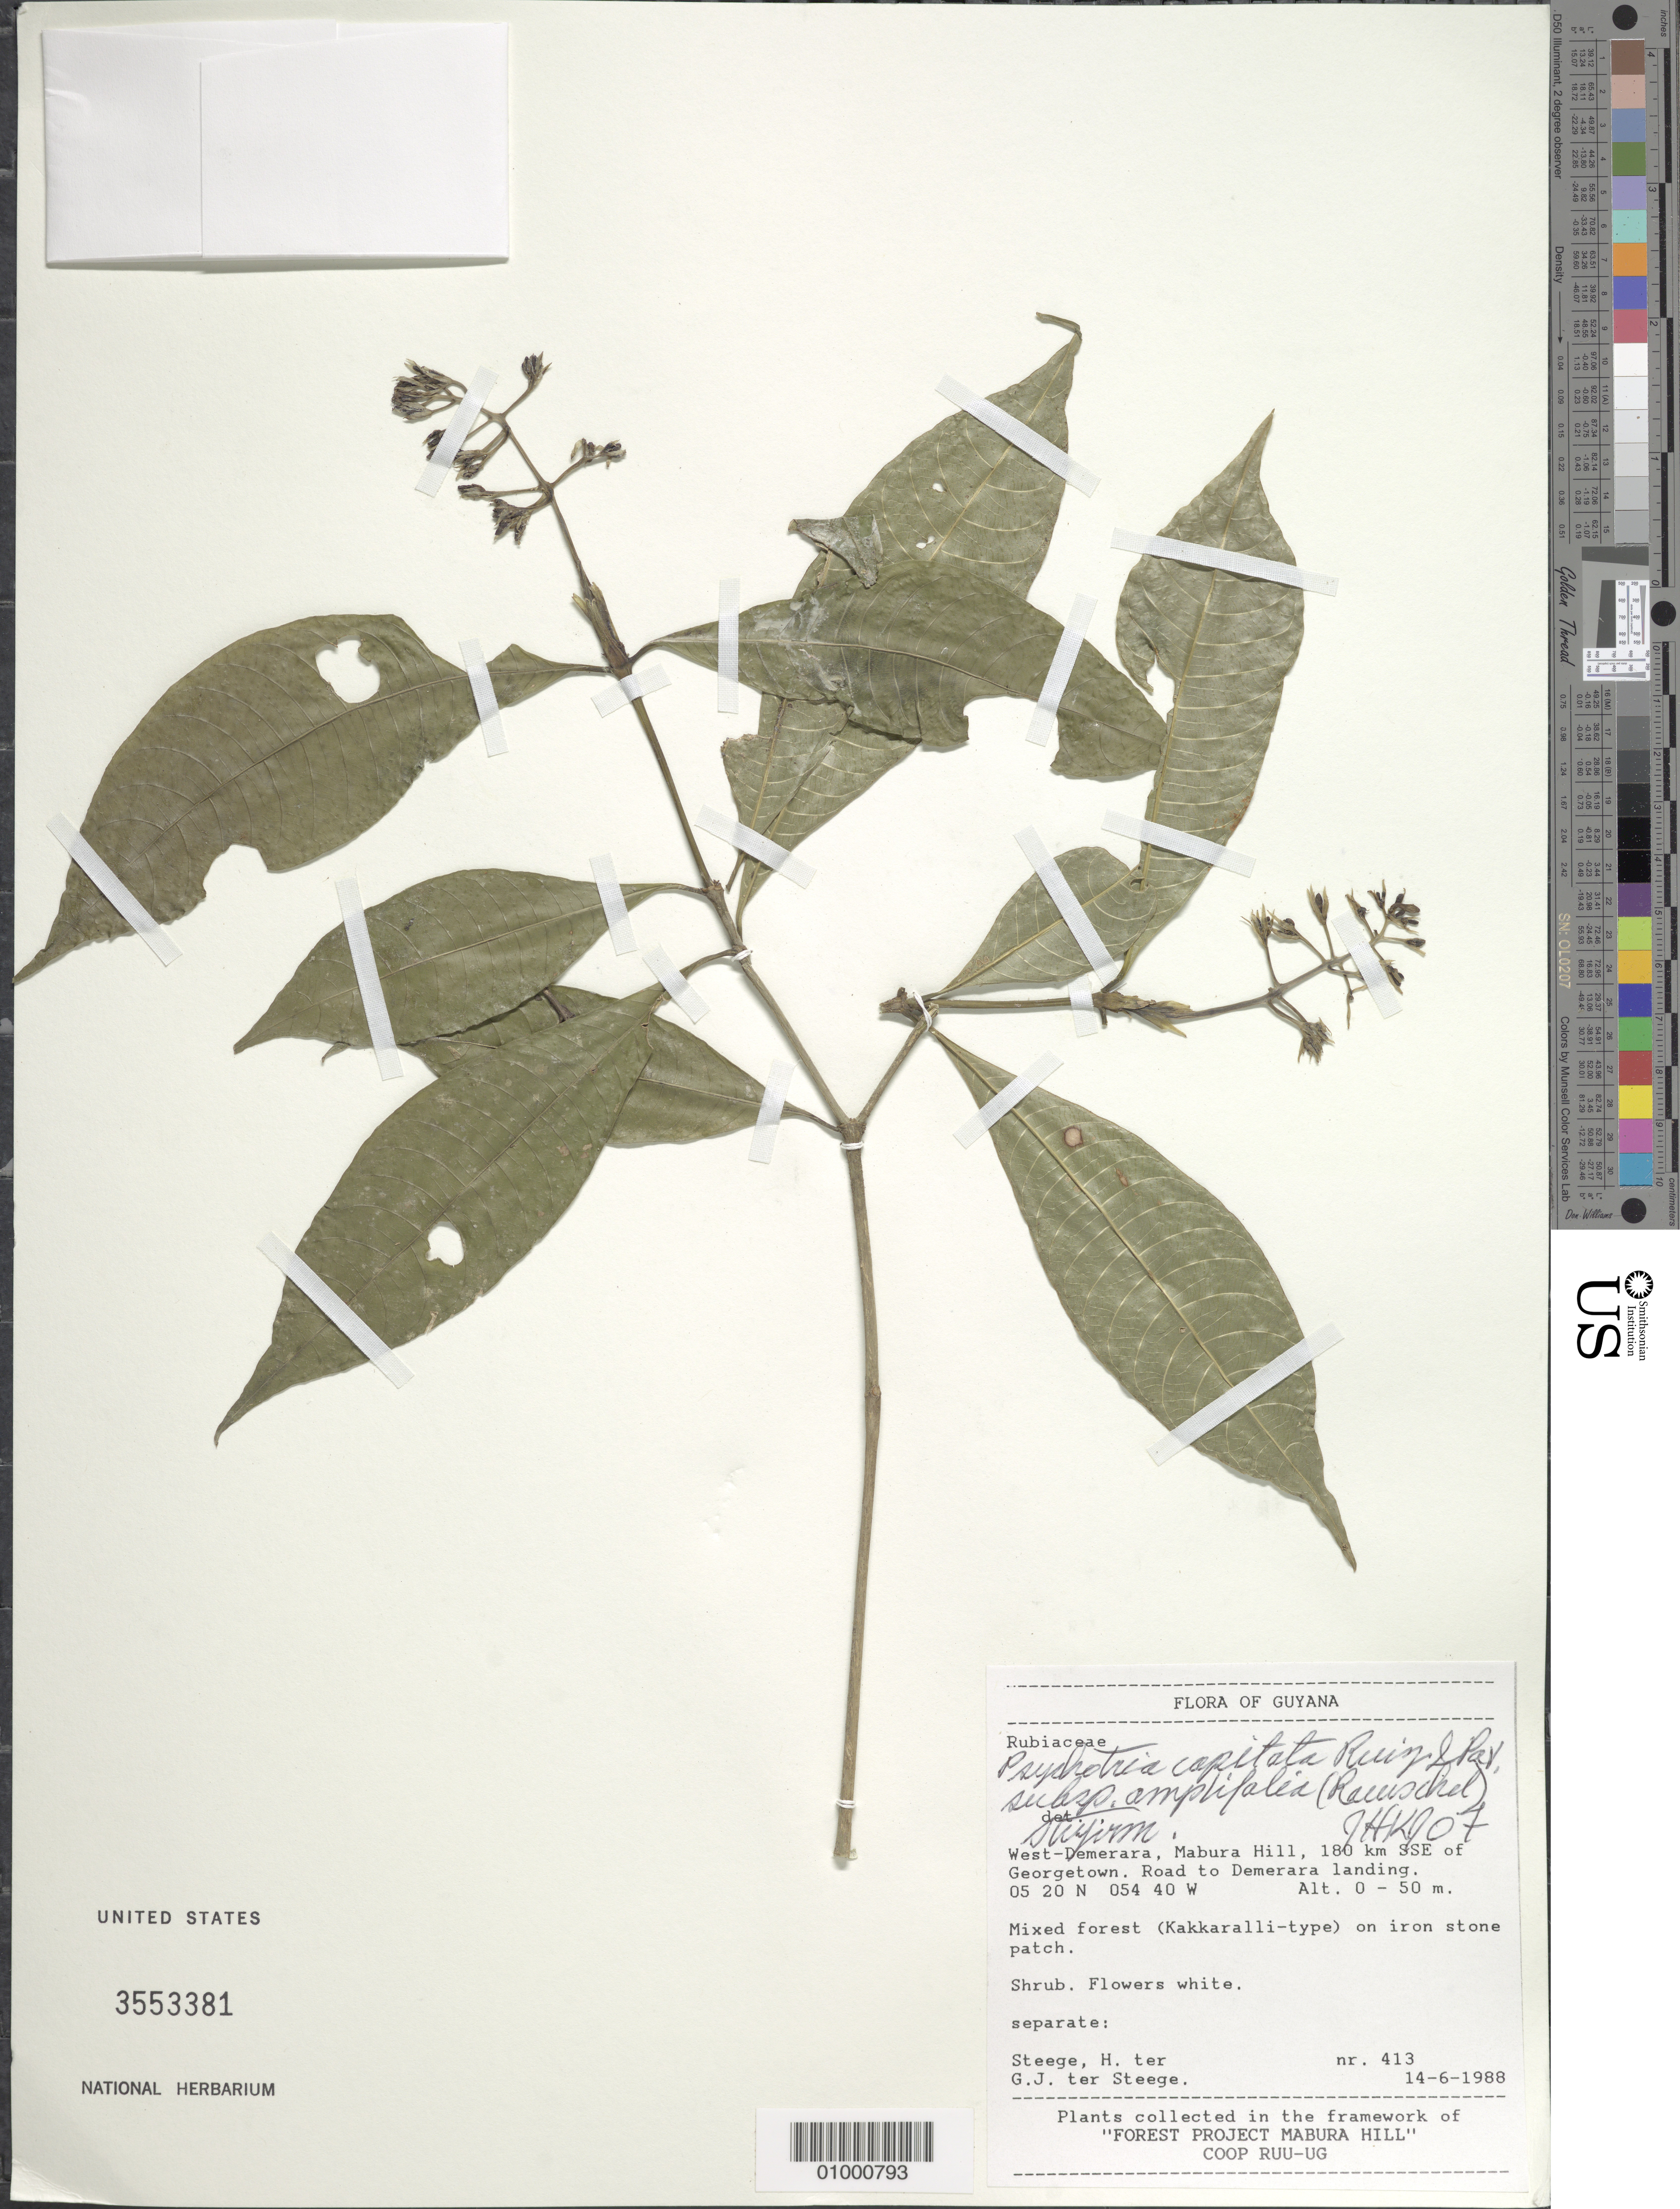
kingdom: Plantae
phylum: Tracheophyta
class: Magnoliopsida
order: Gentianales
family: Rubiaceae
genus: Palicourea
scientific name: Palicourea violacea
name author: (Aubl.) A. Rich.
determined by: Kirkbride, J. H., Jr.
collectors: H. ter Steege & G. ter Steege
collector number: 413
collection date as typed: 14-Jun-88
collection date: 1988-06-14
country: Guyana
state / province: U. Demerara-Berbice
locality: Mabura Hill, 180 km SSE of Georgetown. Road to Demerara landing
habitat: Mixed forest (Kakkarallli-type) on iron stone patch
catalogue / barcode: US 3553381